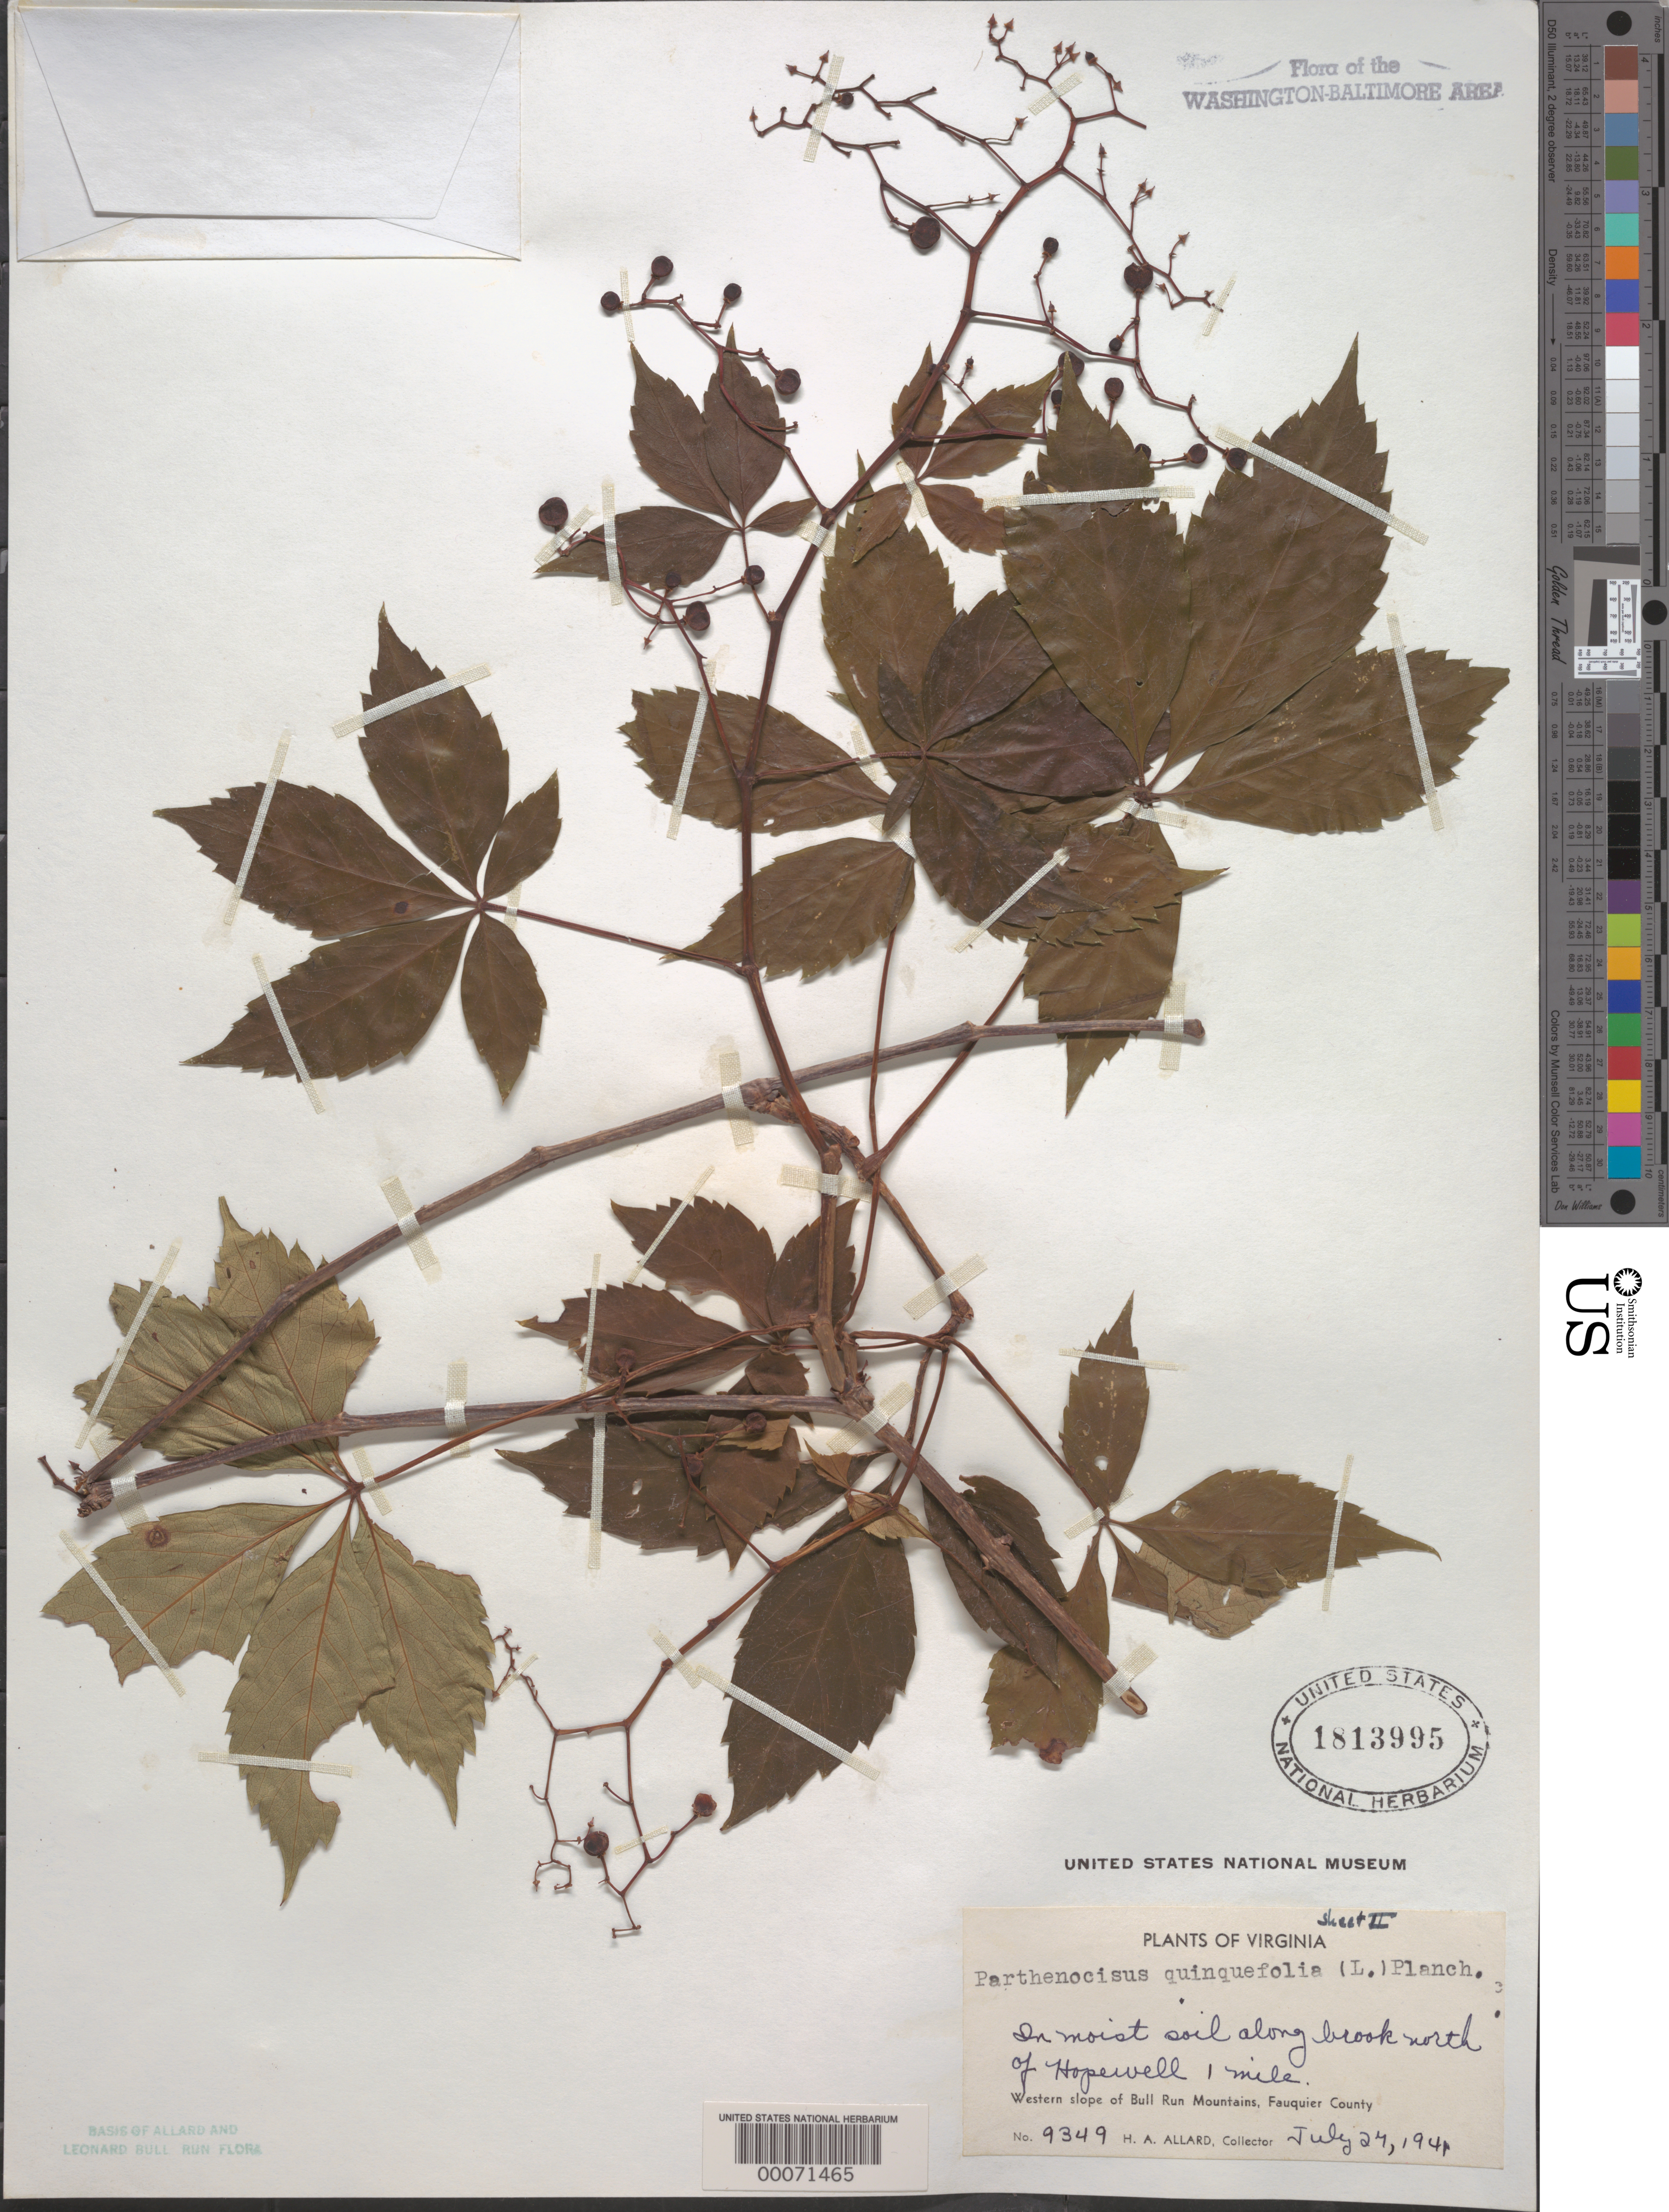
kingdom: Plantae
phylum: Tracheophyta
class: Magnoliopsida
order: Vitales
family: Vitaceae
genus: Parthenocissus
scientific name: Parthenocissus quinquefolia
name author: (L.) Planch.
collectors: H. A. Allard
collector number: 9349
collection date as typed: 27 Jul 1941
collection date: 1941-07-27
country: United States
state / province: Virginia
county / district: Fauquier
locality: North of Hopewell Gap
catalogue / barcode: US 1813995